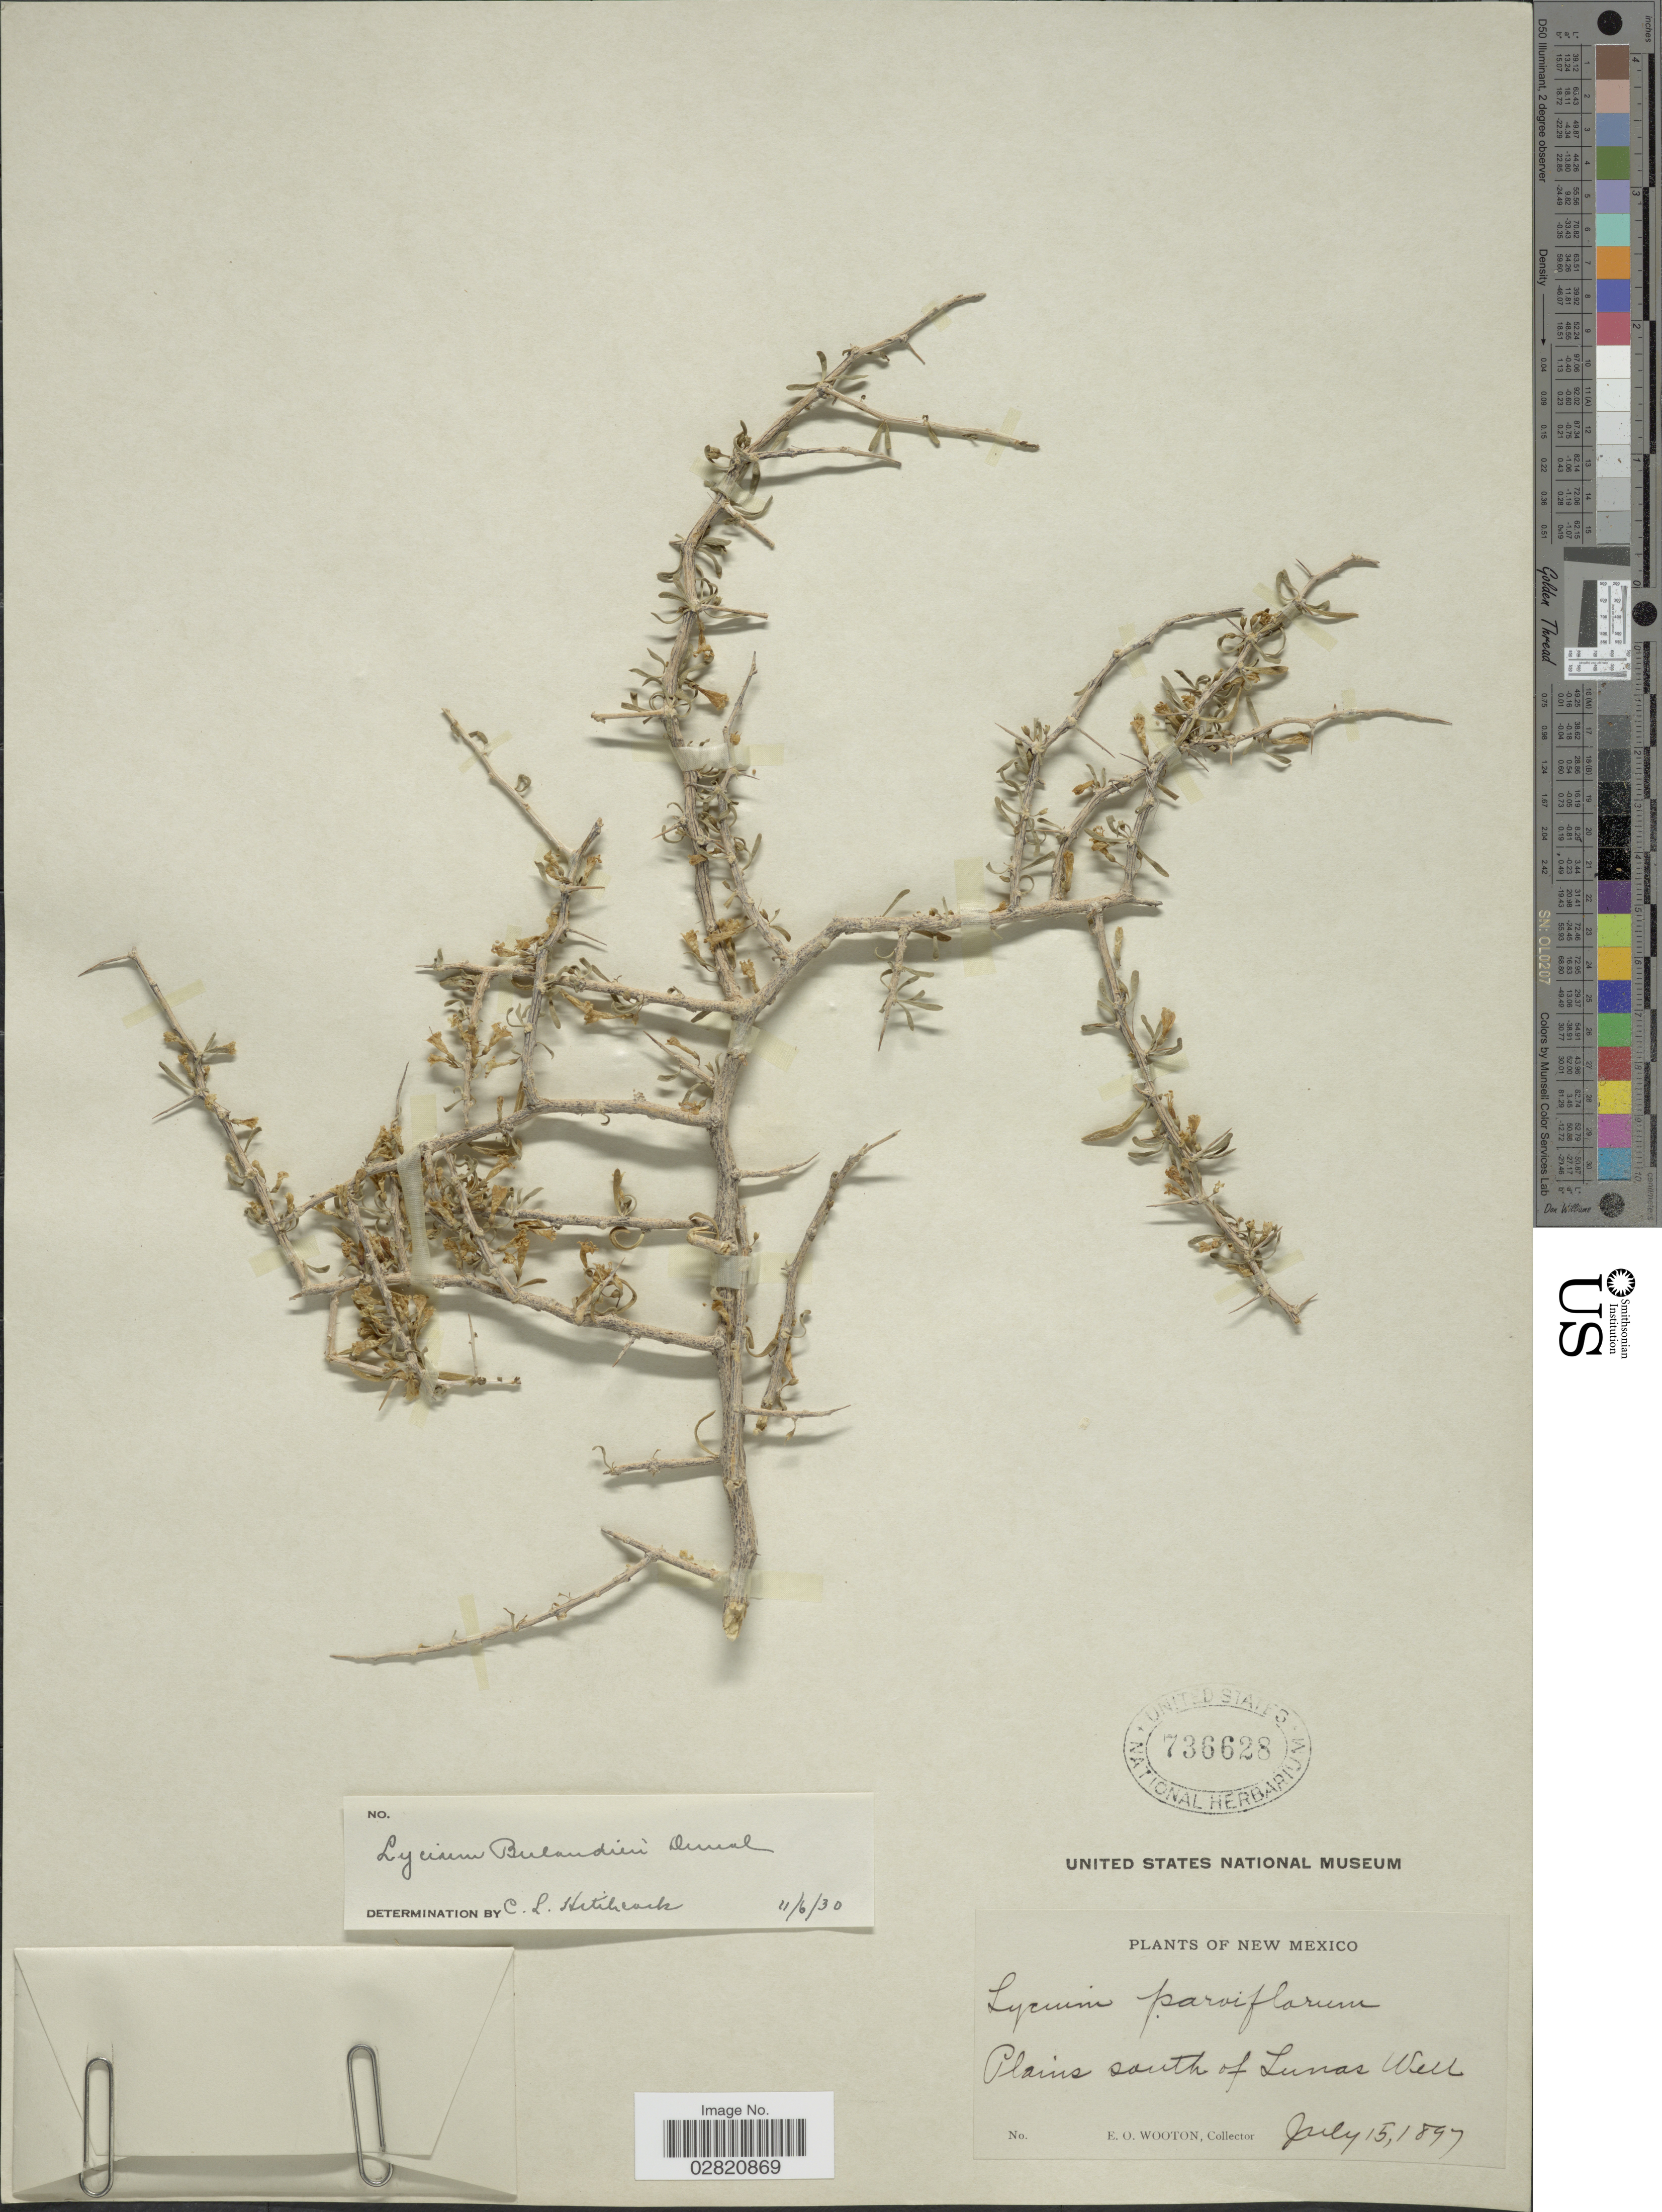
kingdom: Plantae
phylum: Tracheophyta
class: Magnoliopsida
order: Solanales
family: Solanaceae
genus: Lycium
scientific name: Lycium berlandieri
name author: Dunal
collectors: E. O. Wooton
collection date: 1897-07-15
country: United States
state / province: New Mexico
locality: Plains south of Lunas Well.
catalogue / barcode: US 736628